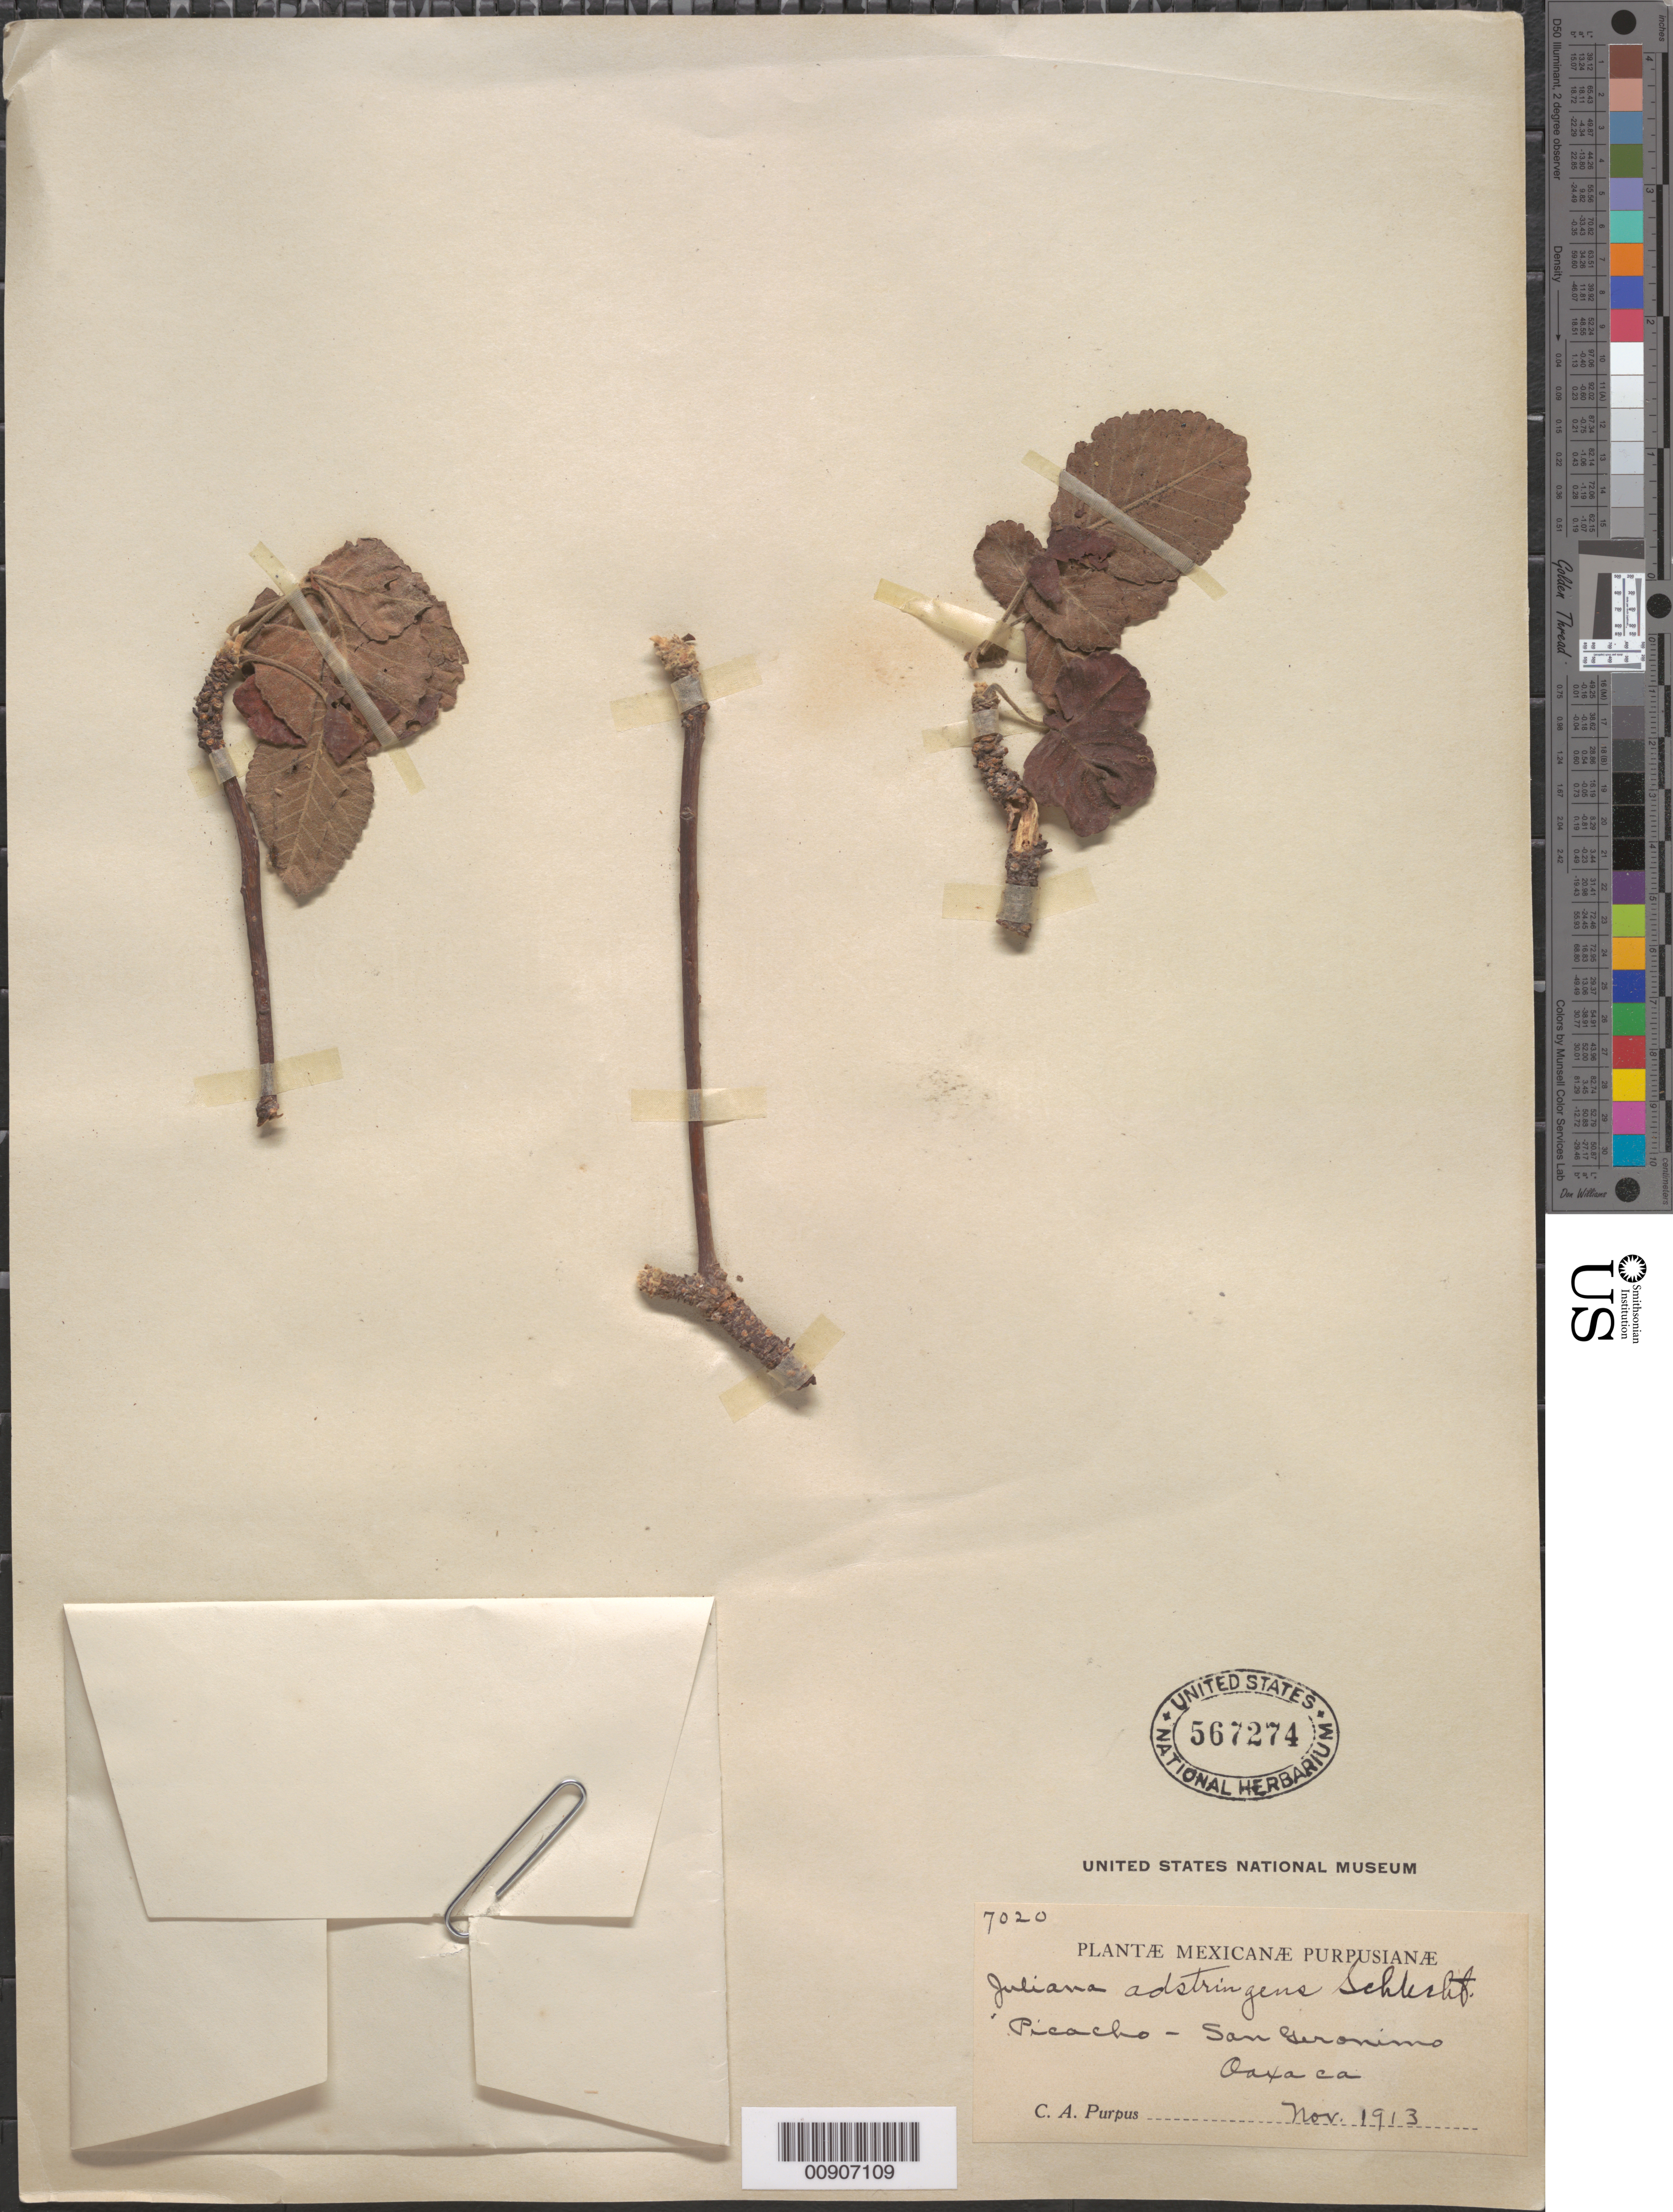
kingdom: Plantae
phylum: Tracheophyta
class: Magnoliopsida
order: Sapindales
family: Anacardiaceae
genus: Amphipterygium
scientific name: Amphipterygium adstringens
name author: (Schltdl.) Schiede ex Standl.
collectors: C. A. Purpus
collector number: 7020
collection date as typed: Nov 1913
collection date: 1913-11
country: Mexico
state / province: Oaxaca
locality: Picacho - San Geronimo, Oaxaca.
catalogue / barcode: US 567274